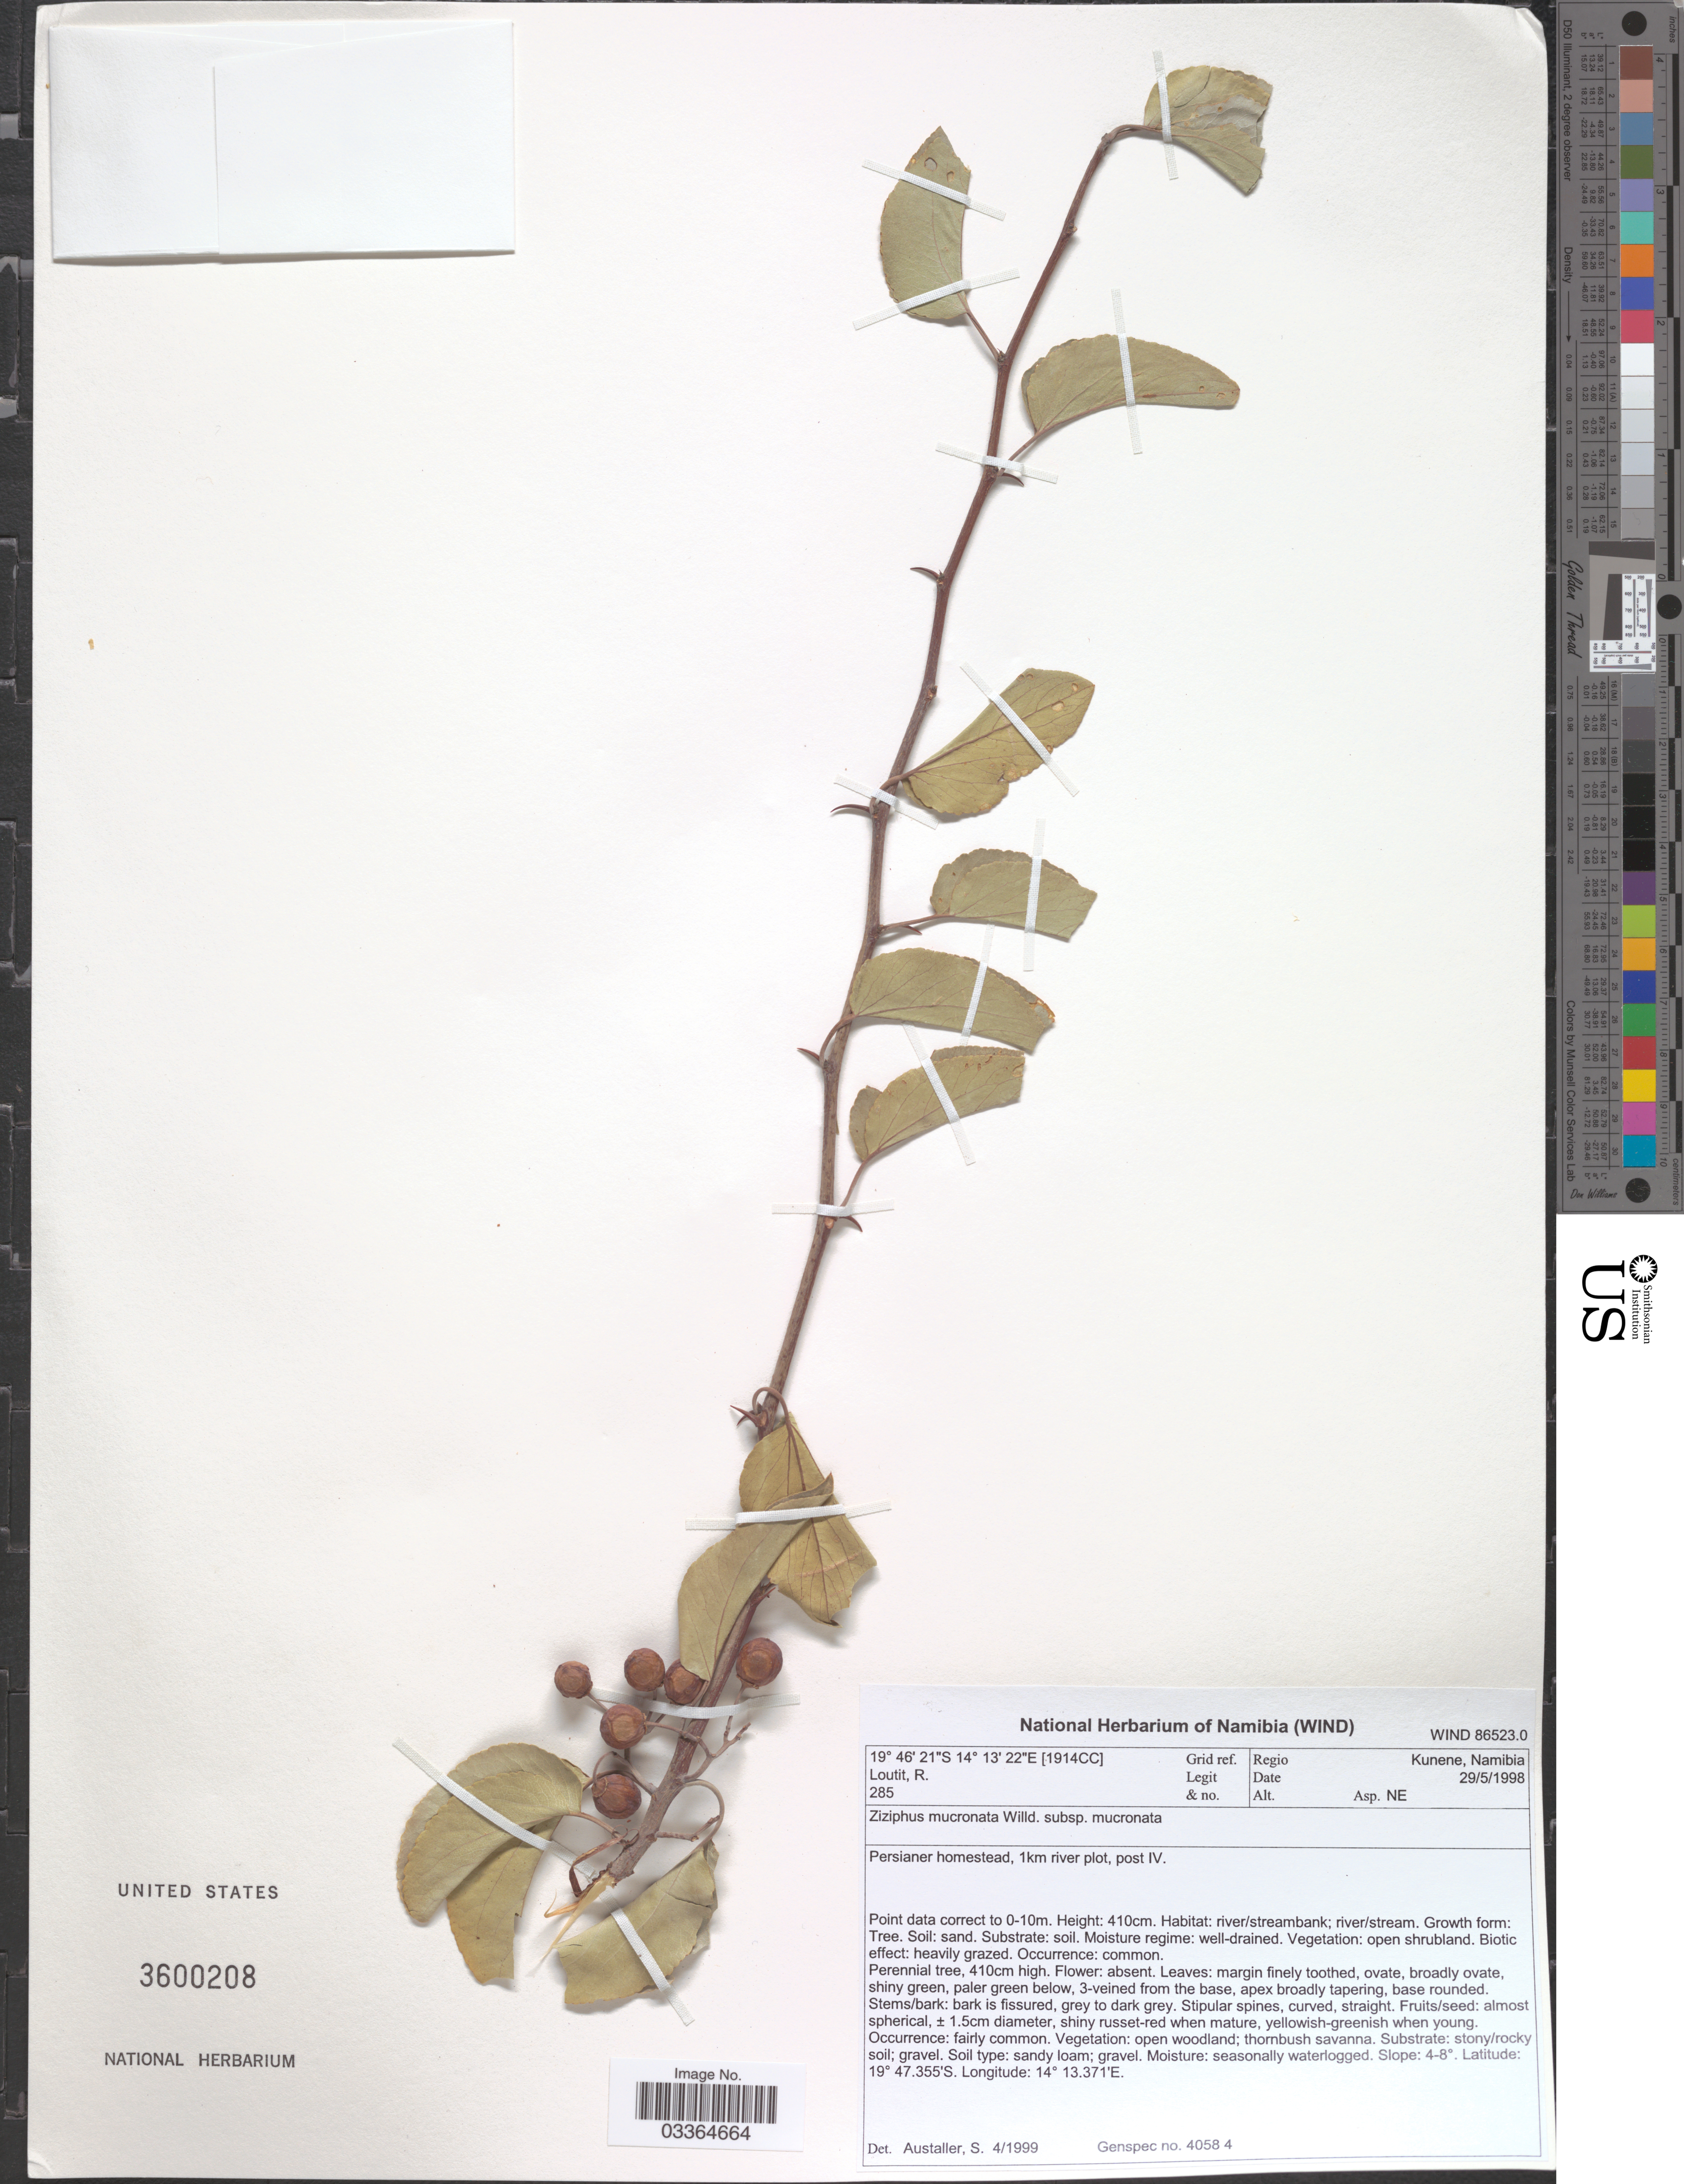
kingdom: Plantae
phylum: Tracheophyta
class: Magnoliopsida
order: Rosales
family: Rhamnaceae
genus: Ziziphus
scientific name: Ziziphus mucronata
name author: Willd.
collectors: R. Loutit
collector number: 285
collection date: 1998-05-29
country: Namibia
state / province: Kunene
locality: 1914CC Grid ref. Regio Kunene. Persianer homestead, 1km river plot, post IV.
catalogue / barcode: US 3600208